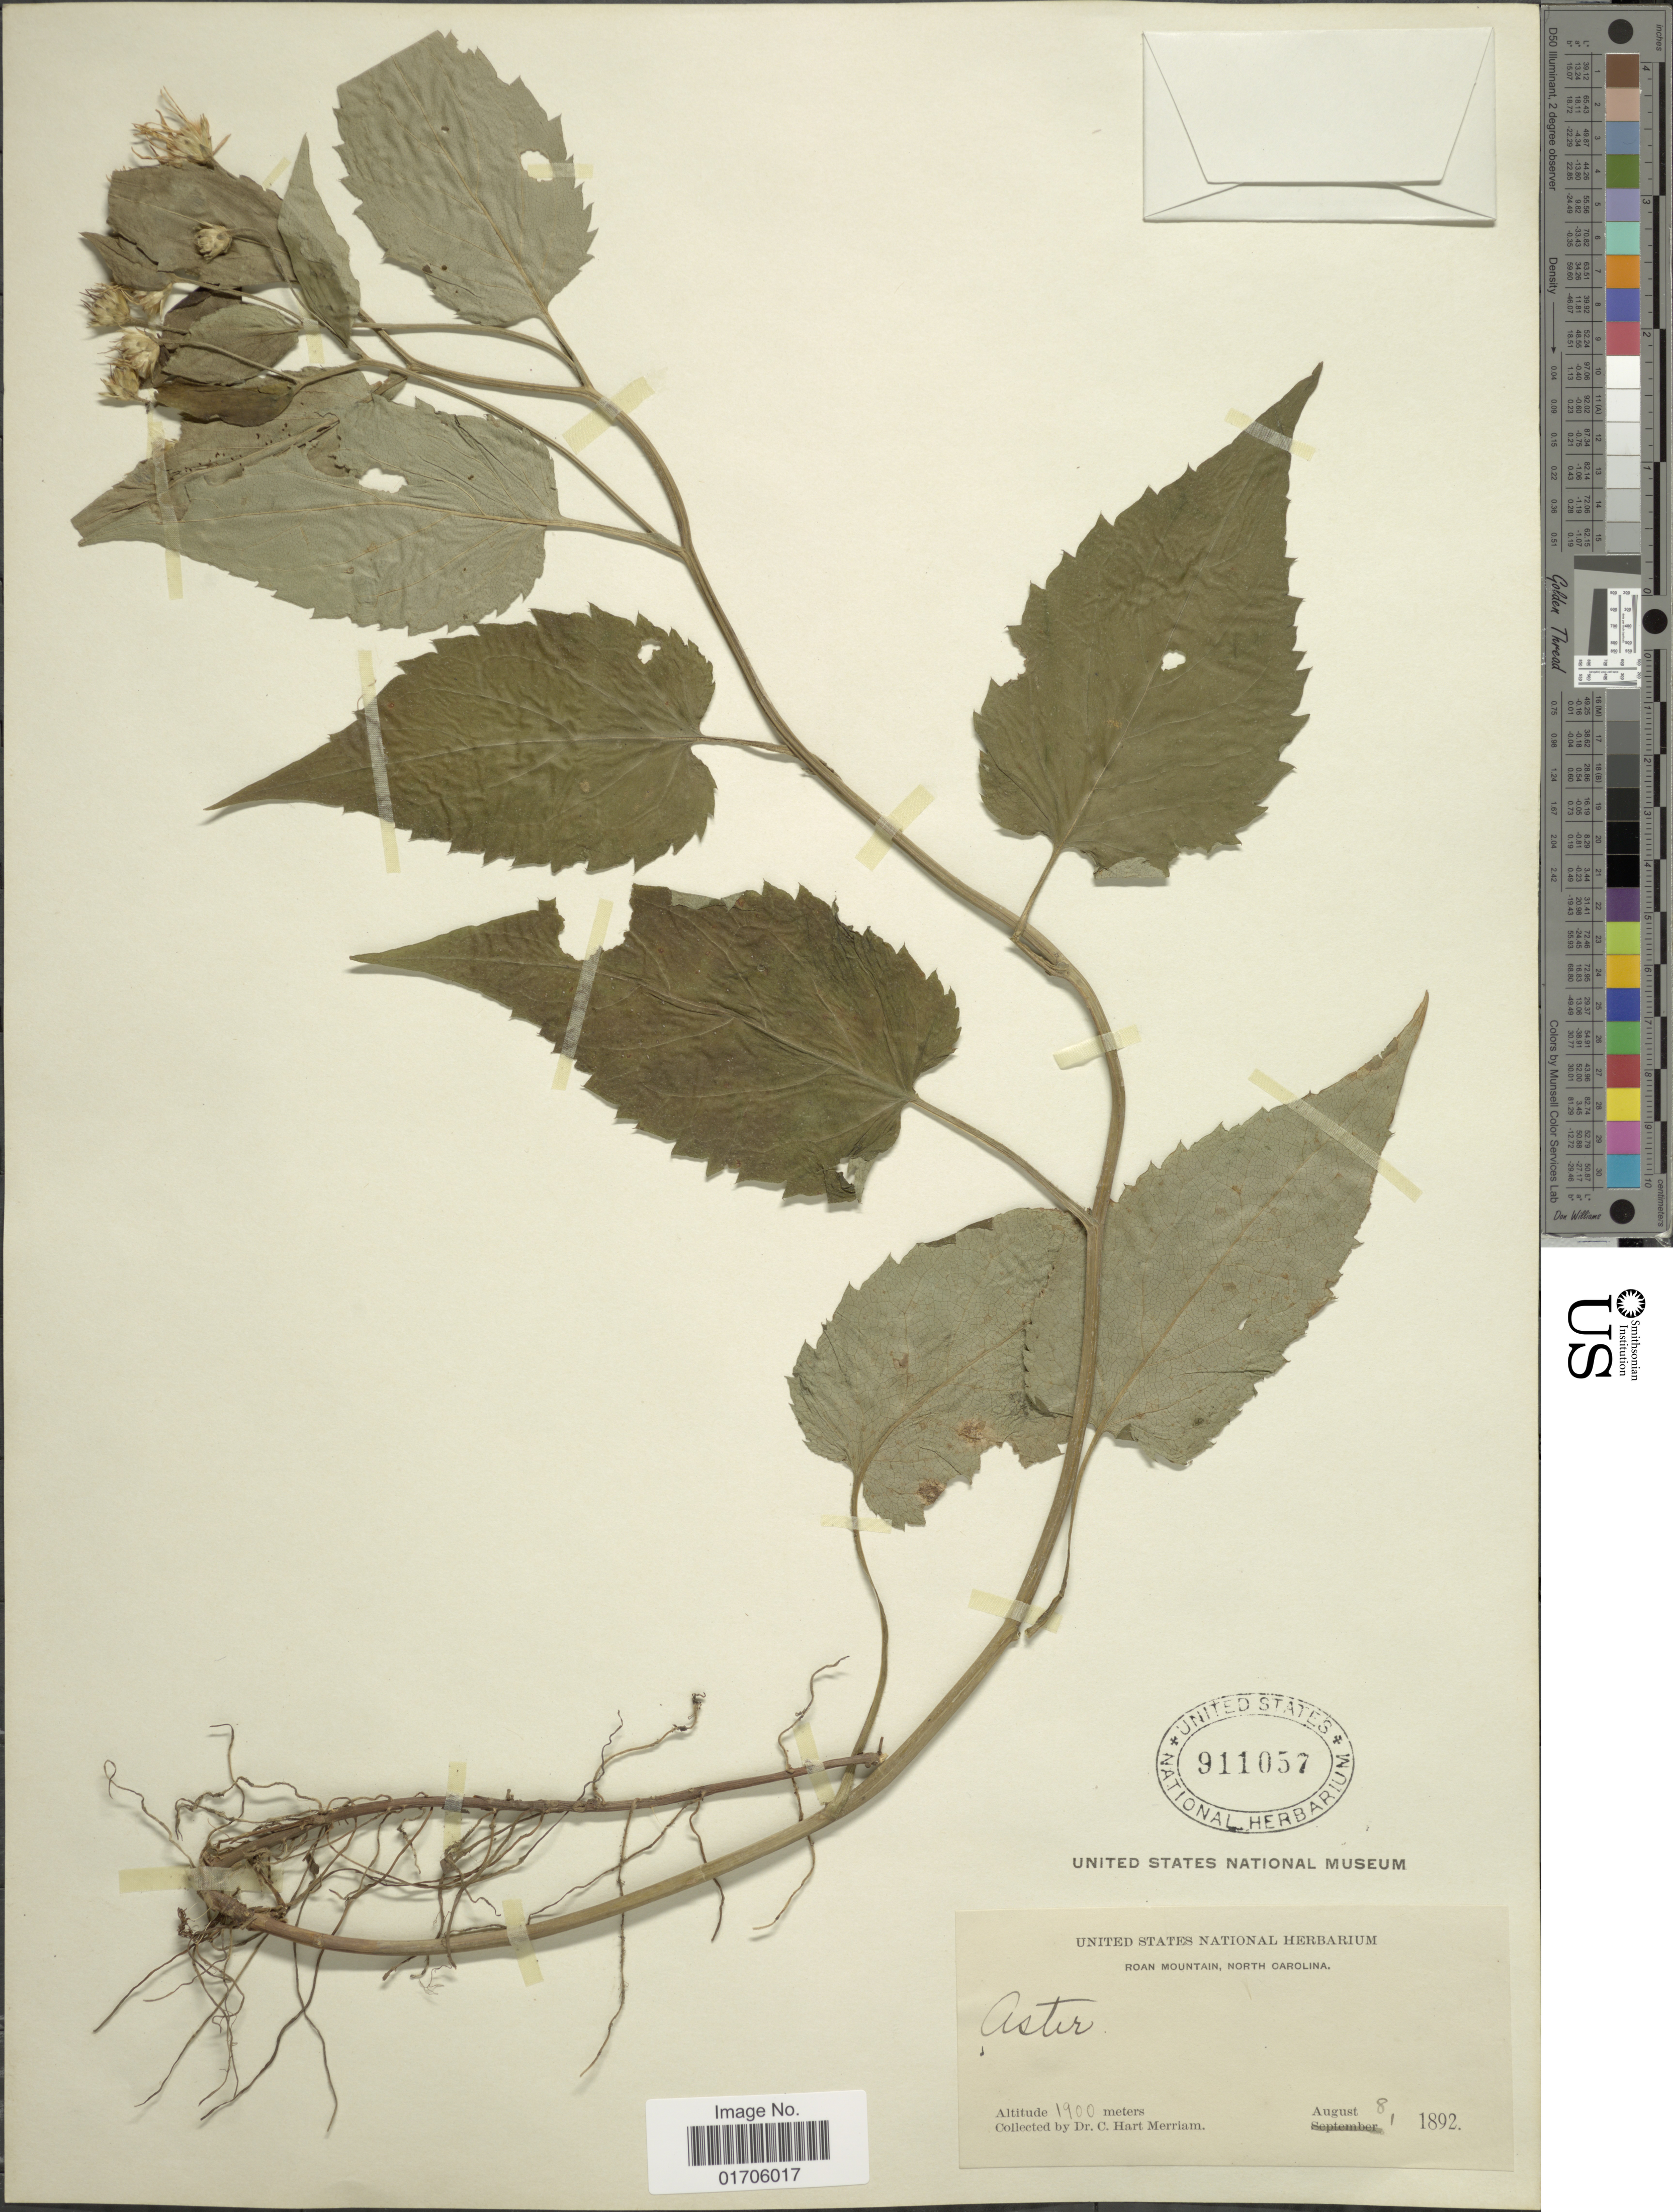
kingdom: Plantae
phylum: Tracheophyta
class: Magnoliopsida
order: Asterales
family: Asteraceae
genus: Eurybia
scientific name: Eurybia sp.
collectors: C. Merriam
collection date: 1892-08-08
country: United States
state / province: North Carolina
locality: Roan Mountain, North Carolina.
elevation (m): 1900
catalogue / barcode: US 911057